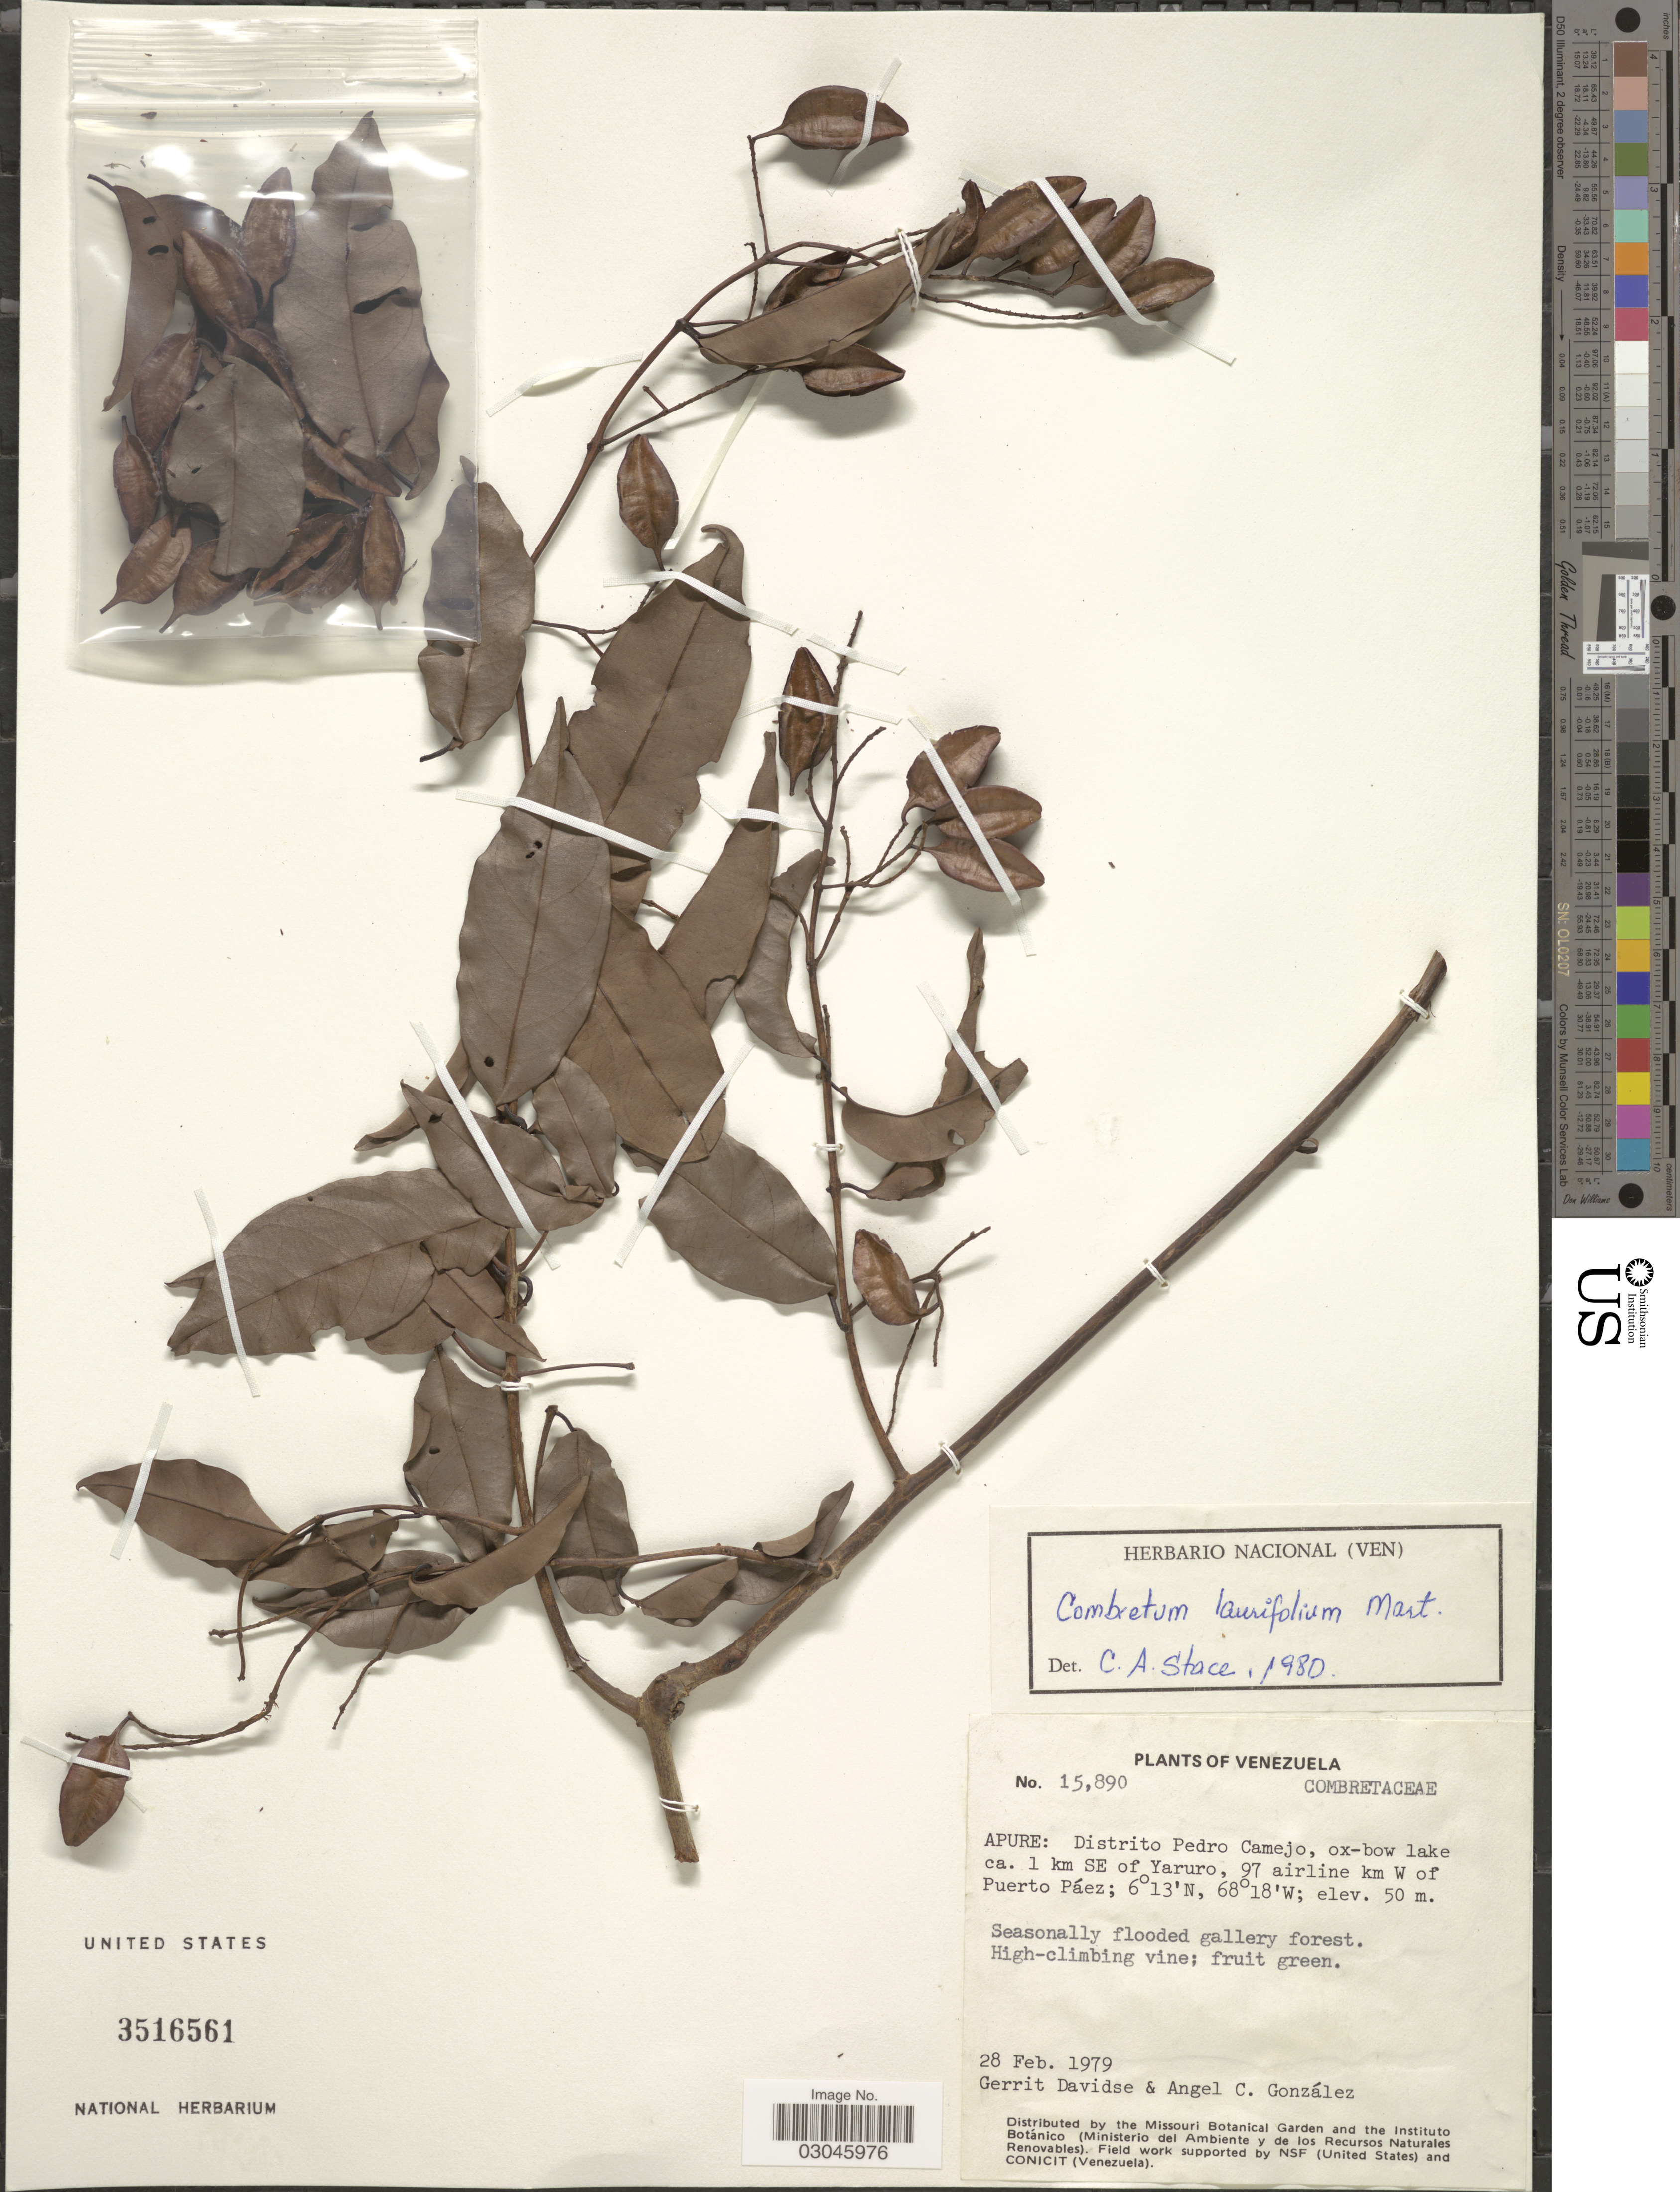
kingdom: Plantae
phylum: Tracheophyta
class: Magnoliopsida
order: Myrtales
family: Combretaceae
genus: Combretum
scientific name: Combretum laurifolium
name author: Mart.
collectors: G. Davidse & A. C. González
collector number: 15890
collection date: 1979-02-28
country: Venezuela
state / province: Apure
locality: Distrito Pedro Camejo, ox-bow lake ca. 1 km SE of Yaruro, 97 airline km W of Puerto Páez.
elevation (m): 50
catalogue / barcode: US 3516561